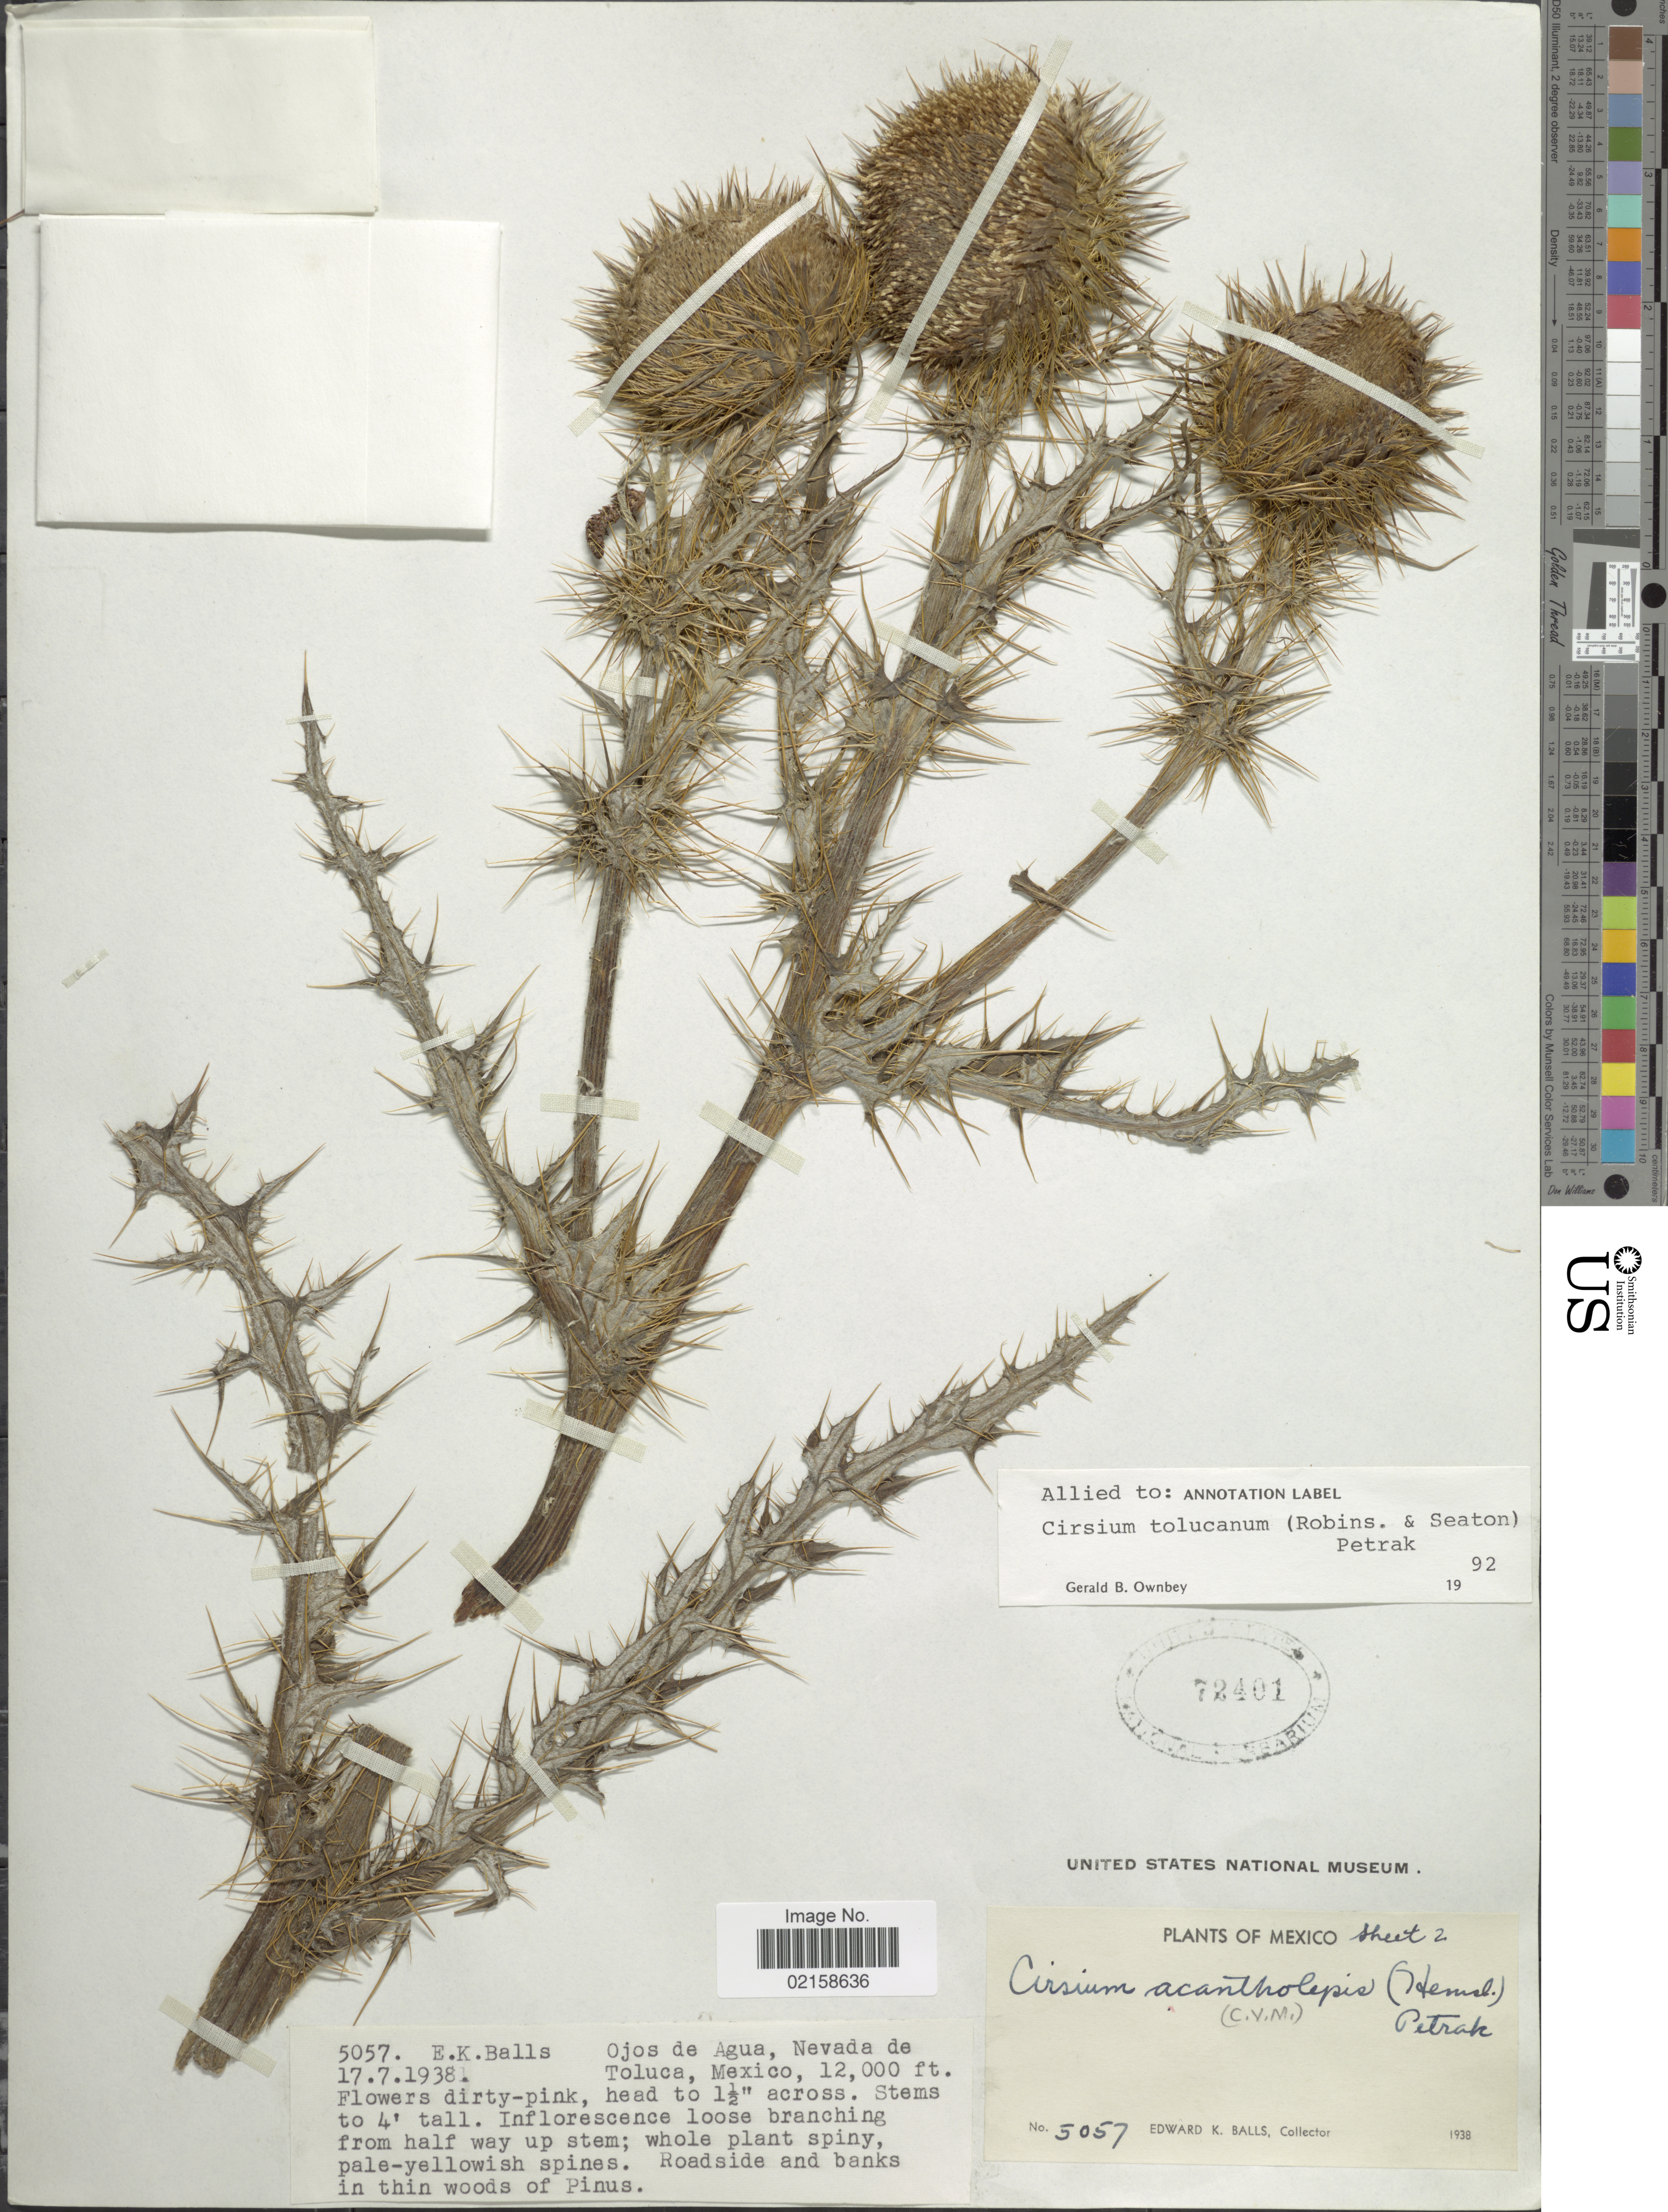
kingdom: Plantae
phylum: Tracheophyta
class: Magnoliopsida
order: Asterales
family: Asteraceae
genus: Cirsium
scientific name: Cirsium tolucanum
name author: (B.L. Rob. & Seaton) Petr.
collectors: E. K. Balls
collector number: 5057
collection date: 1938-07-17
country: Mexico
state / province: México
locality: Ojos de Agua, Nevada de Toluca, roadside and banks.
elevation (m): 3658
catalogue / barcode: US 72401